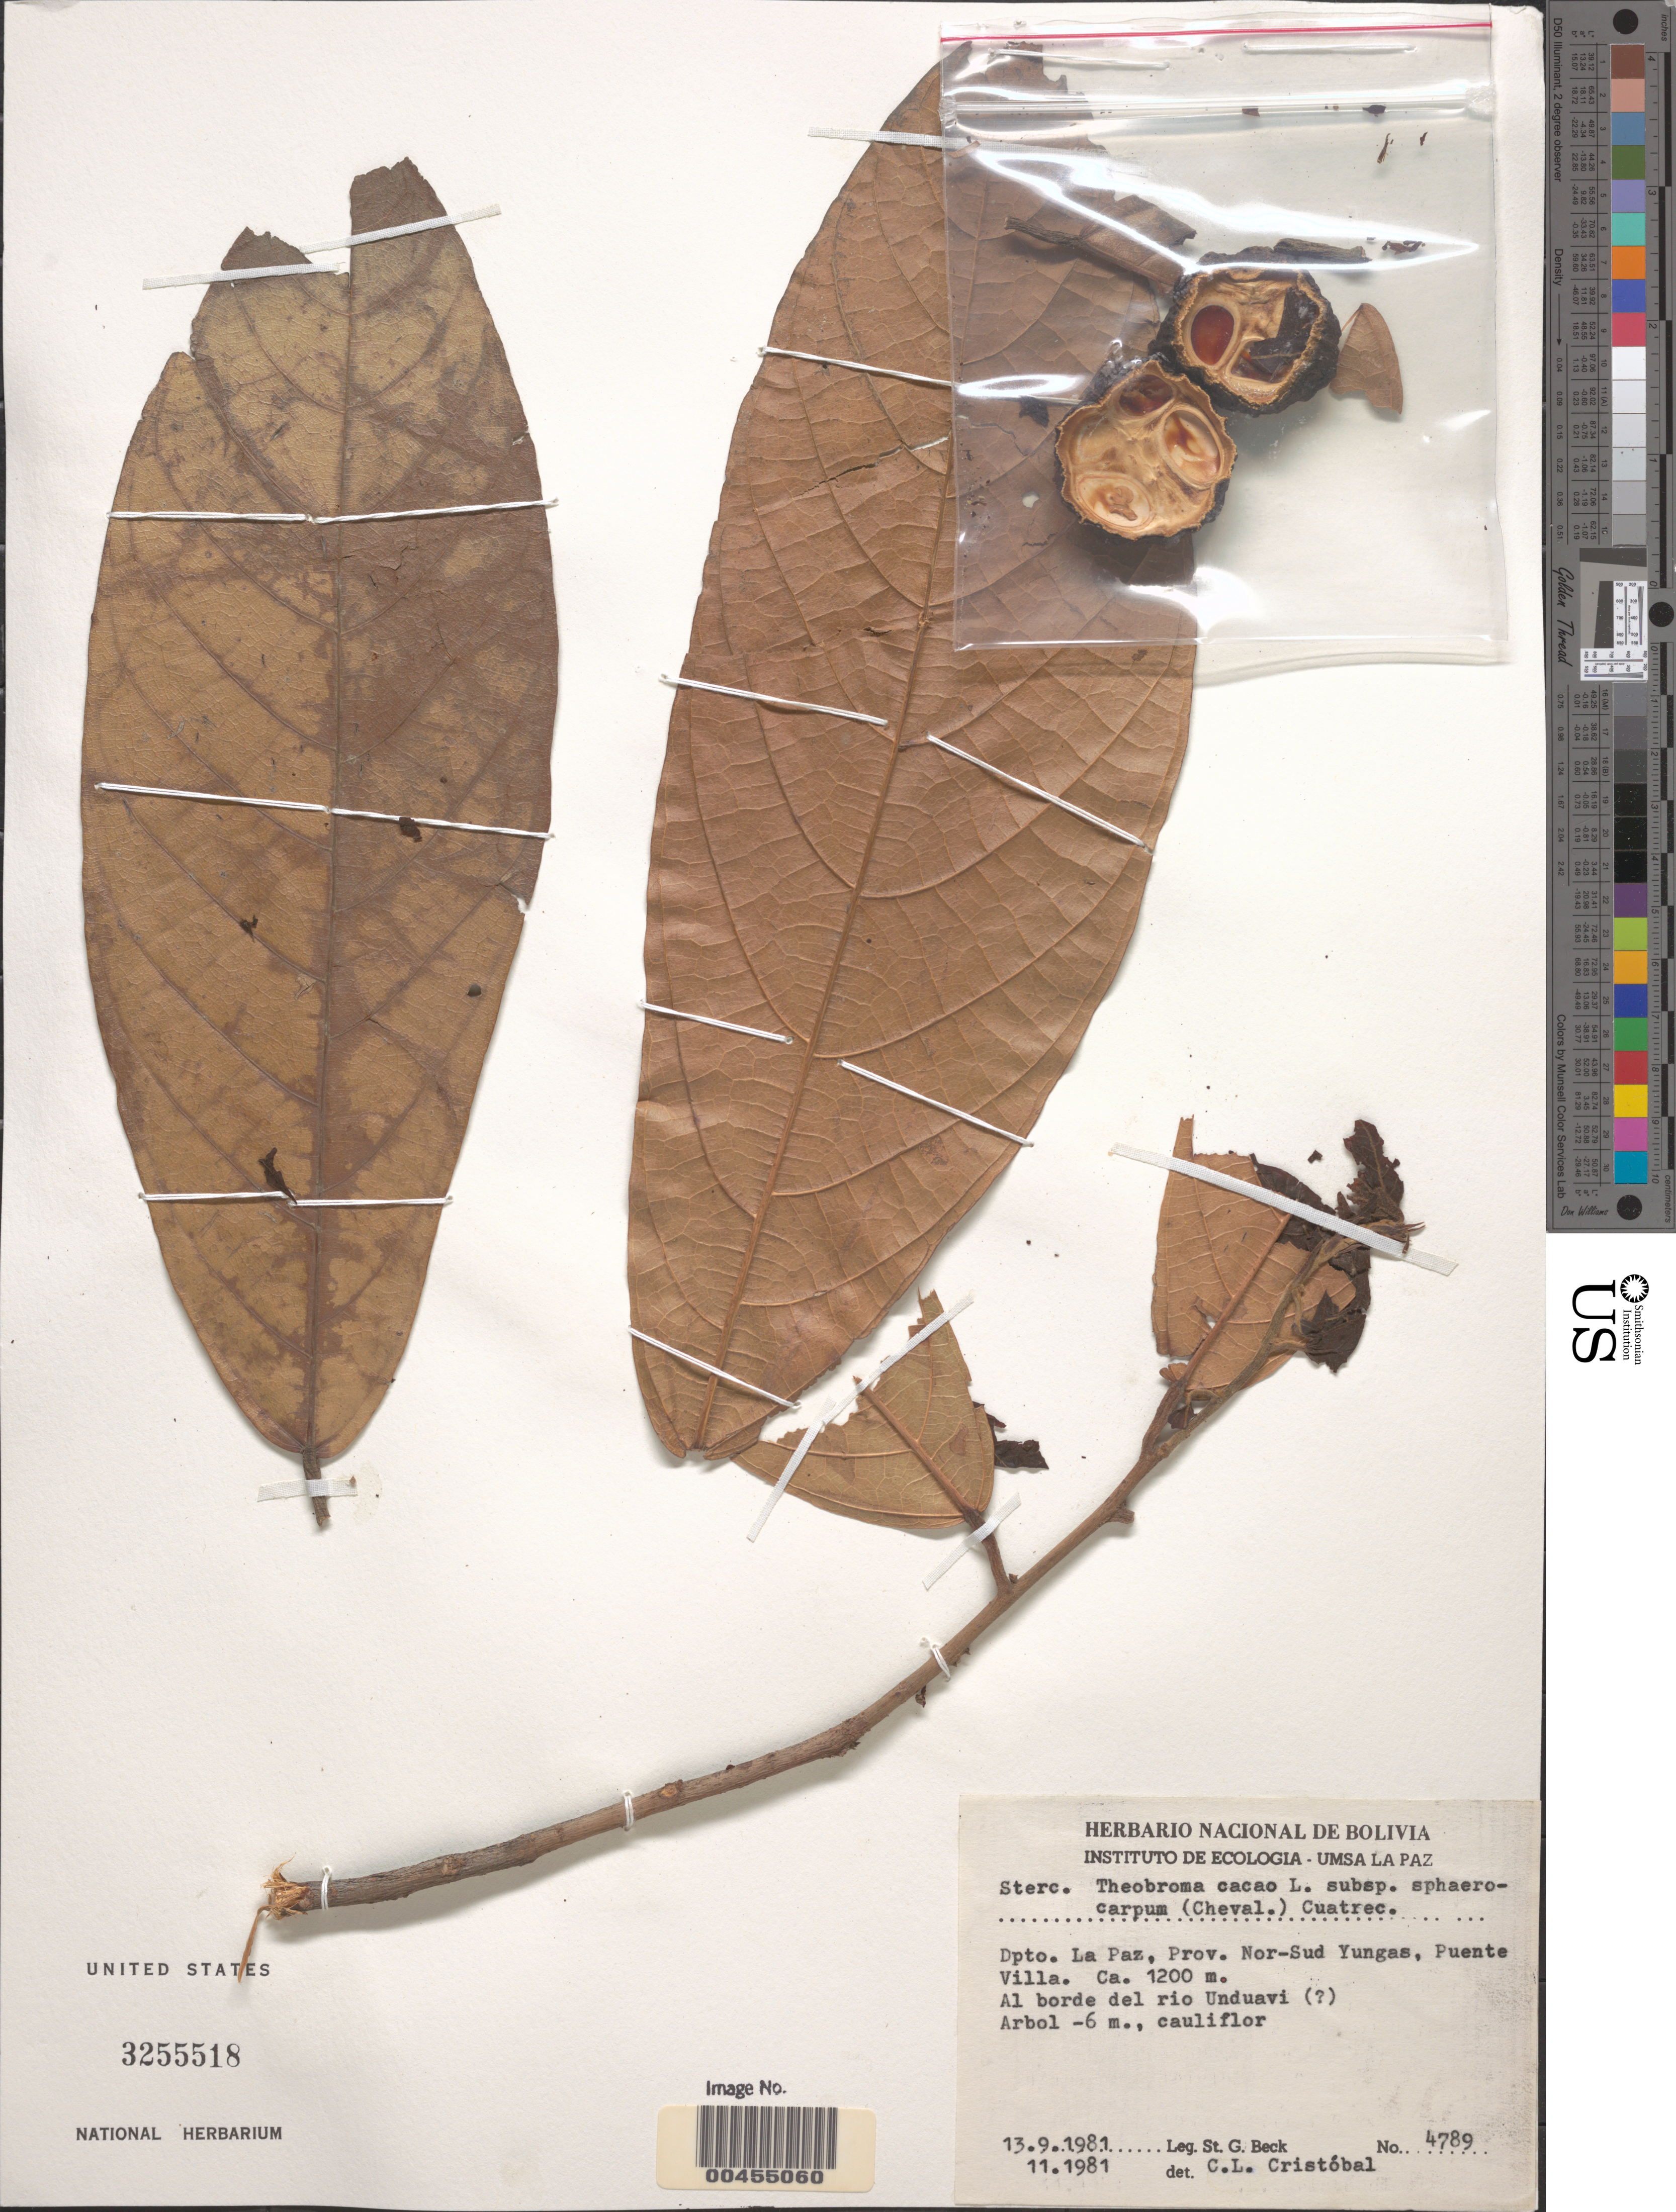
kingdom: Plantae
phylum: Tracheophyta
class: Magnoliopsida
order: Malvales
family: Malvaceae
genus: Theobroma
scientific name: Theobroma cacao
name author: L.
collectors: S. G. Beck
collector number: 4789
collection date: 1981-09-13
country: Bolivia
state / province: La Paz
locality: Dpto. La Paz, Prov. Nor-Sud Yungas, Puente Villa. Al borde del rio Unduavi ( [unsure placement]).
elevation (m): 1200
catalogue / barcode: US 3255518